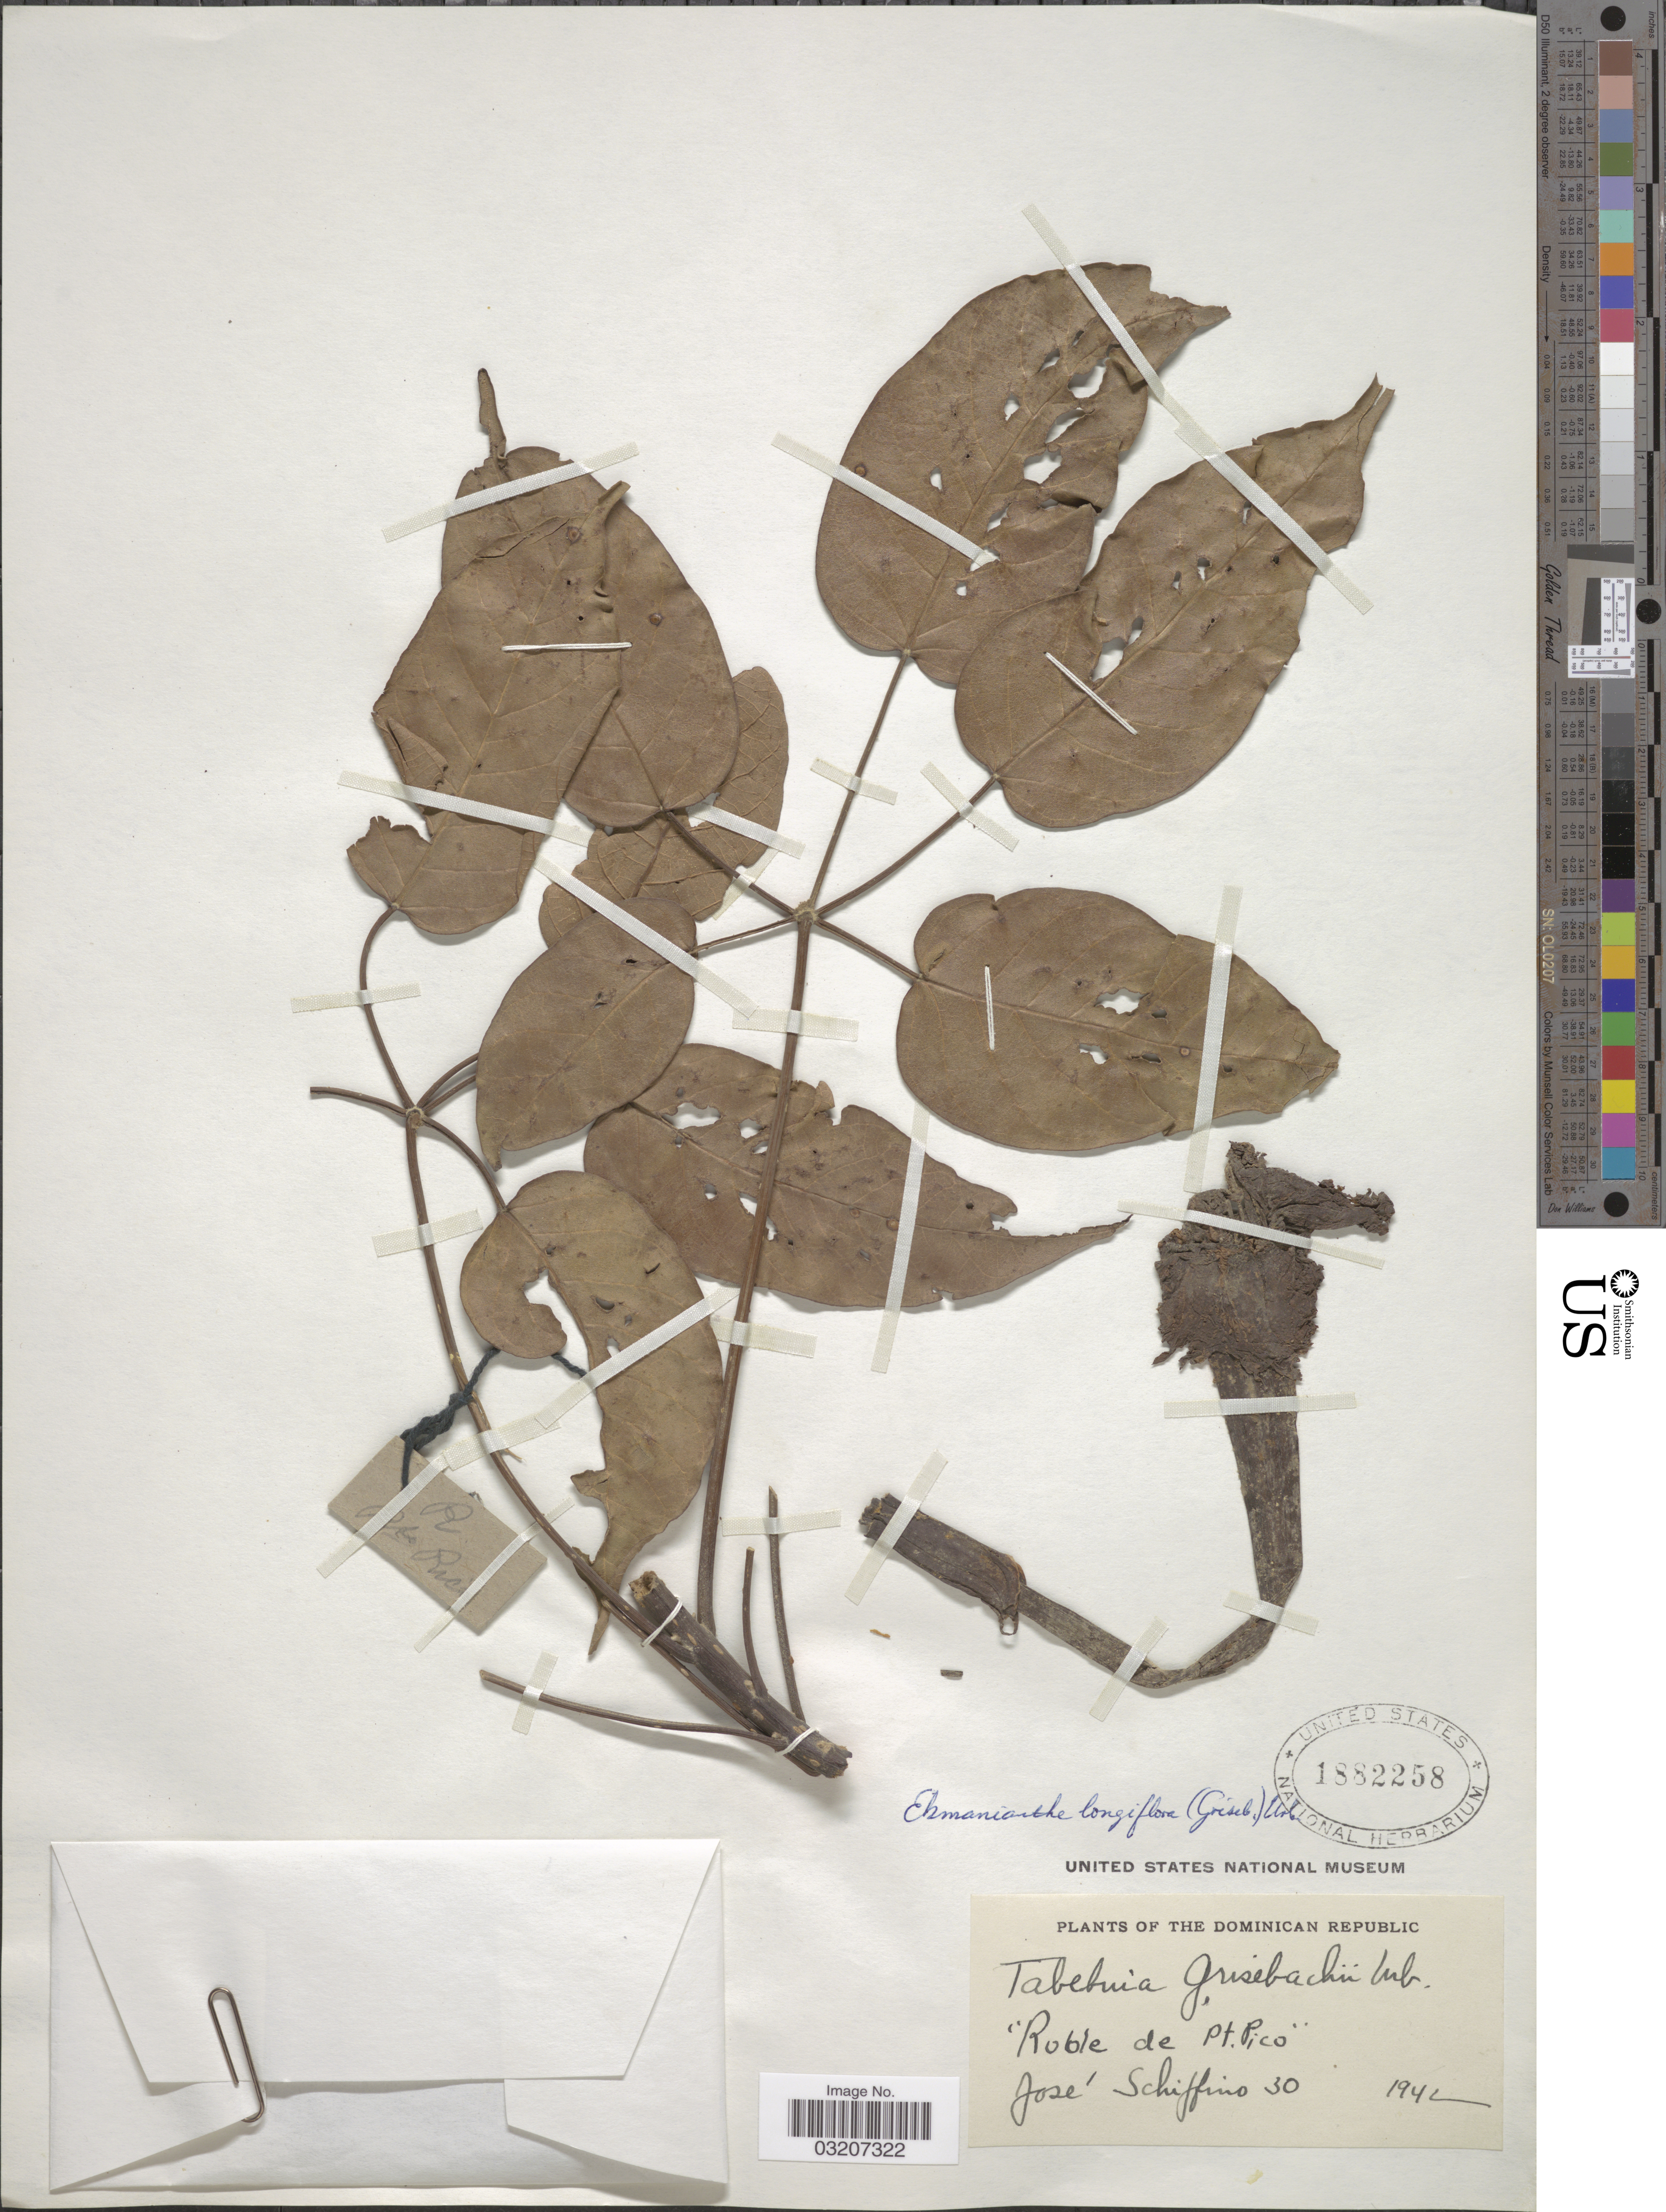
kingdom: Plantae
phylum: Tracheophyta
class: Magnoliopsida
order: Lamiales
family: Bignoniaceae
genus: Ekmanianthe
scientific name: Ekmanianthe longiflora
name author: (Griseb.) Urb.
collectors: J. Schiffino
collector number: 30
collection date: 1942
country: Dominican Republic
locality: Roble de Pt. Pico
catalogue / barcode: US 1882258